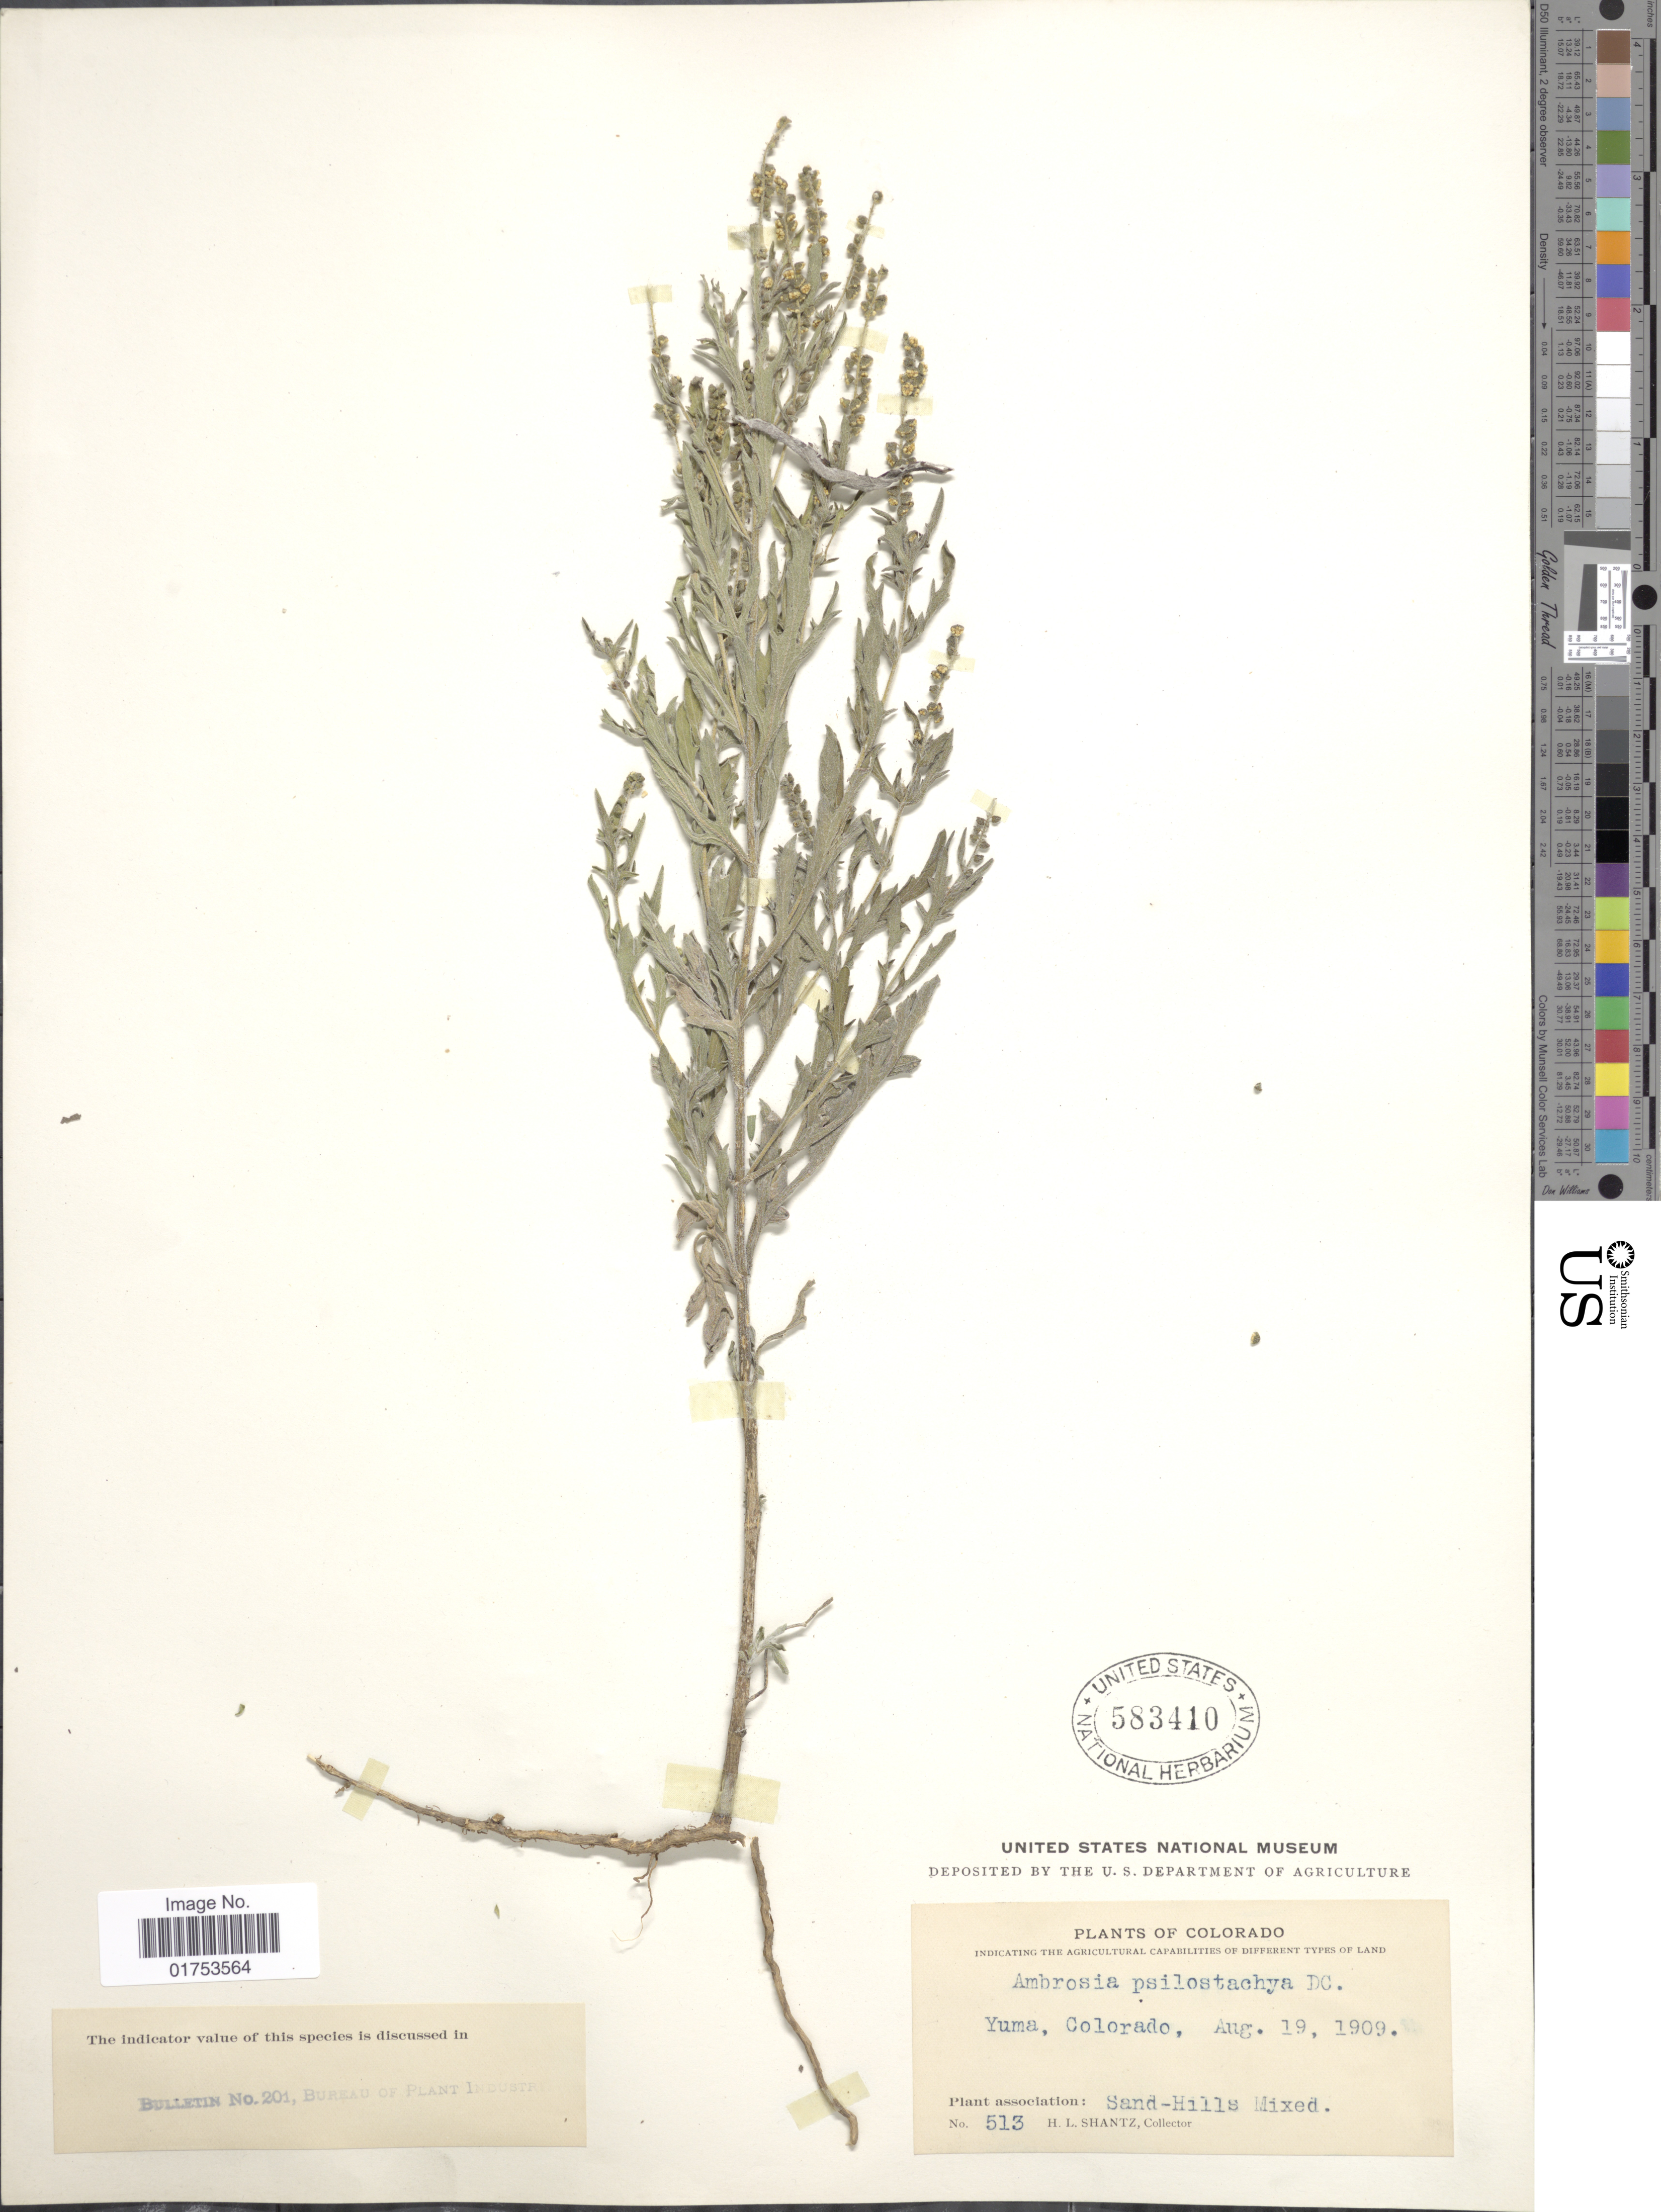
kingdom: Plantae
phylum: Tracheophyta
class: Magnoliopsida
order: Asterales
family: Asteraceae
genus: Ambrosia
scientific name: Ambrosia psilostachya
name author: DC.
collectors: H. Shantz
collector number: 513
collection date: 1909-08-19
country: United States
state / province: Colorado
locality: Yuma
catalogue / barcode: US 583410